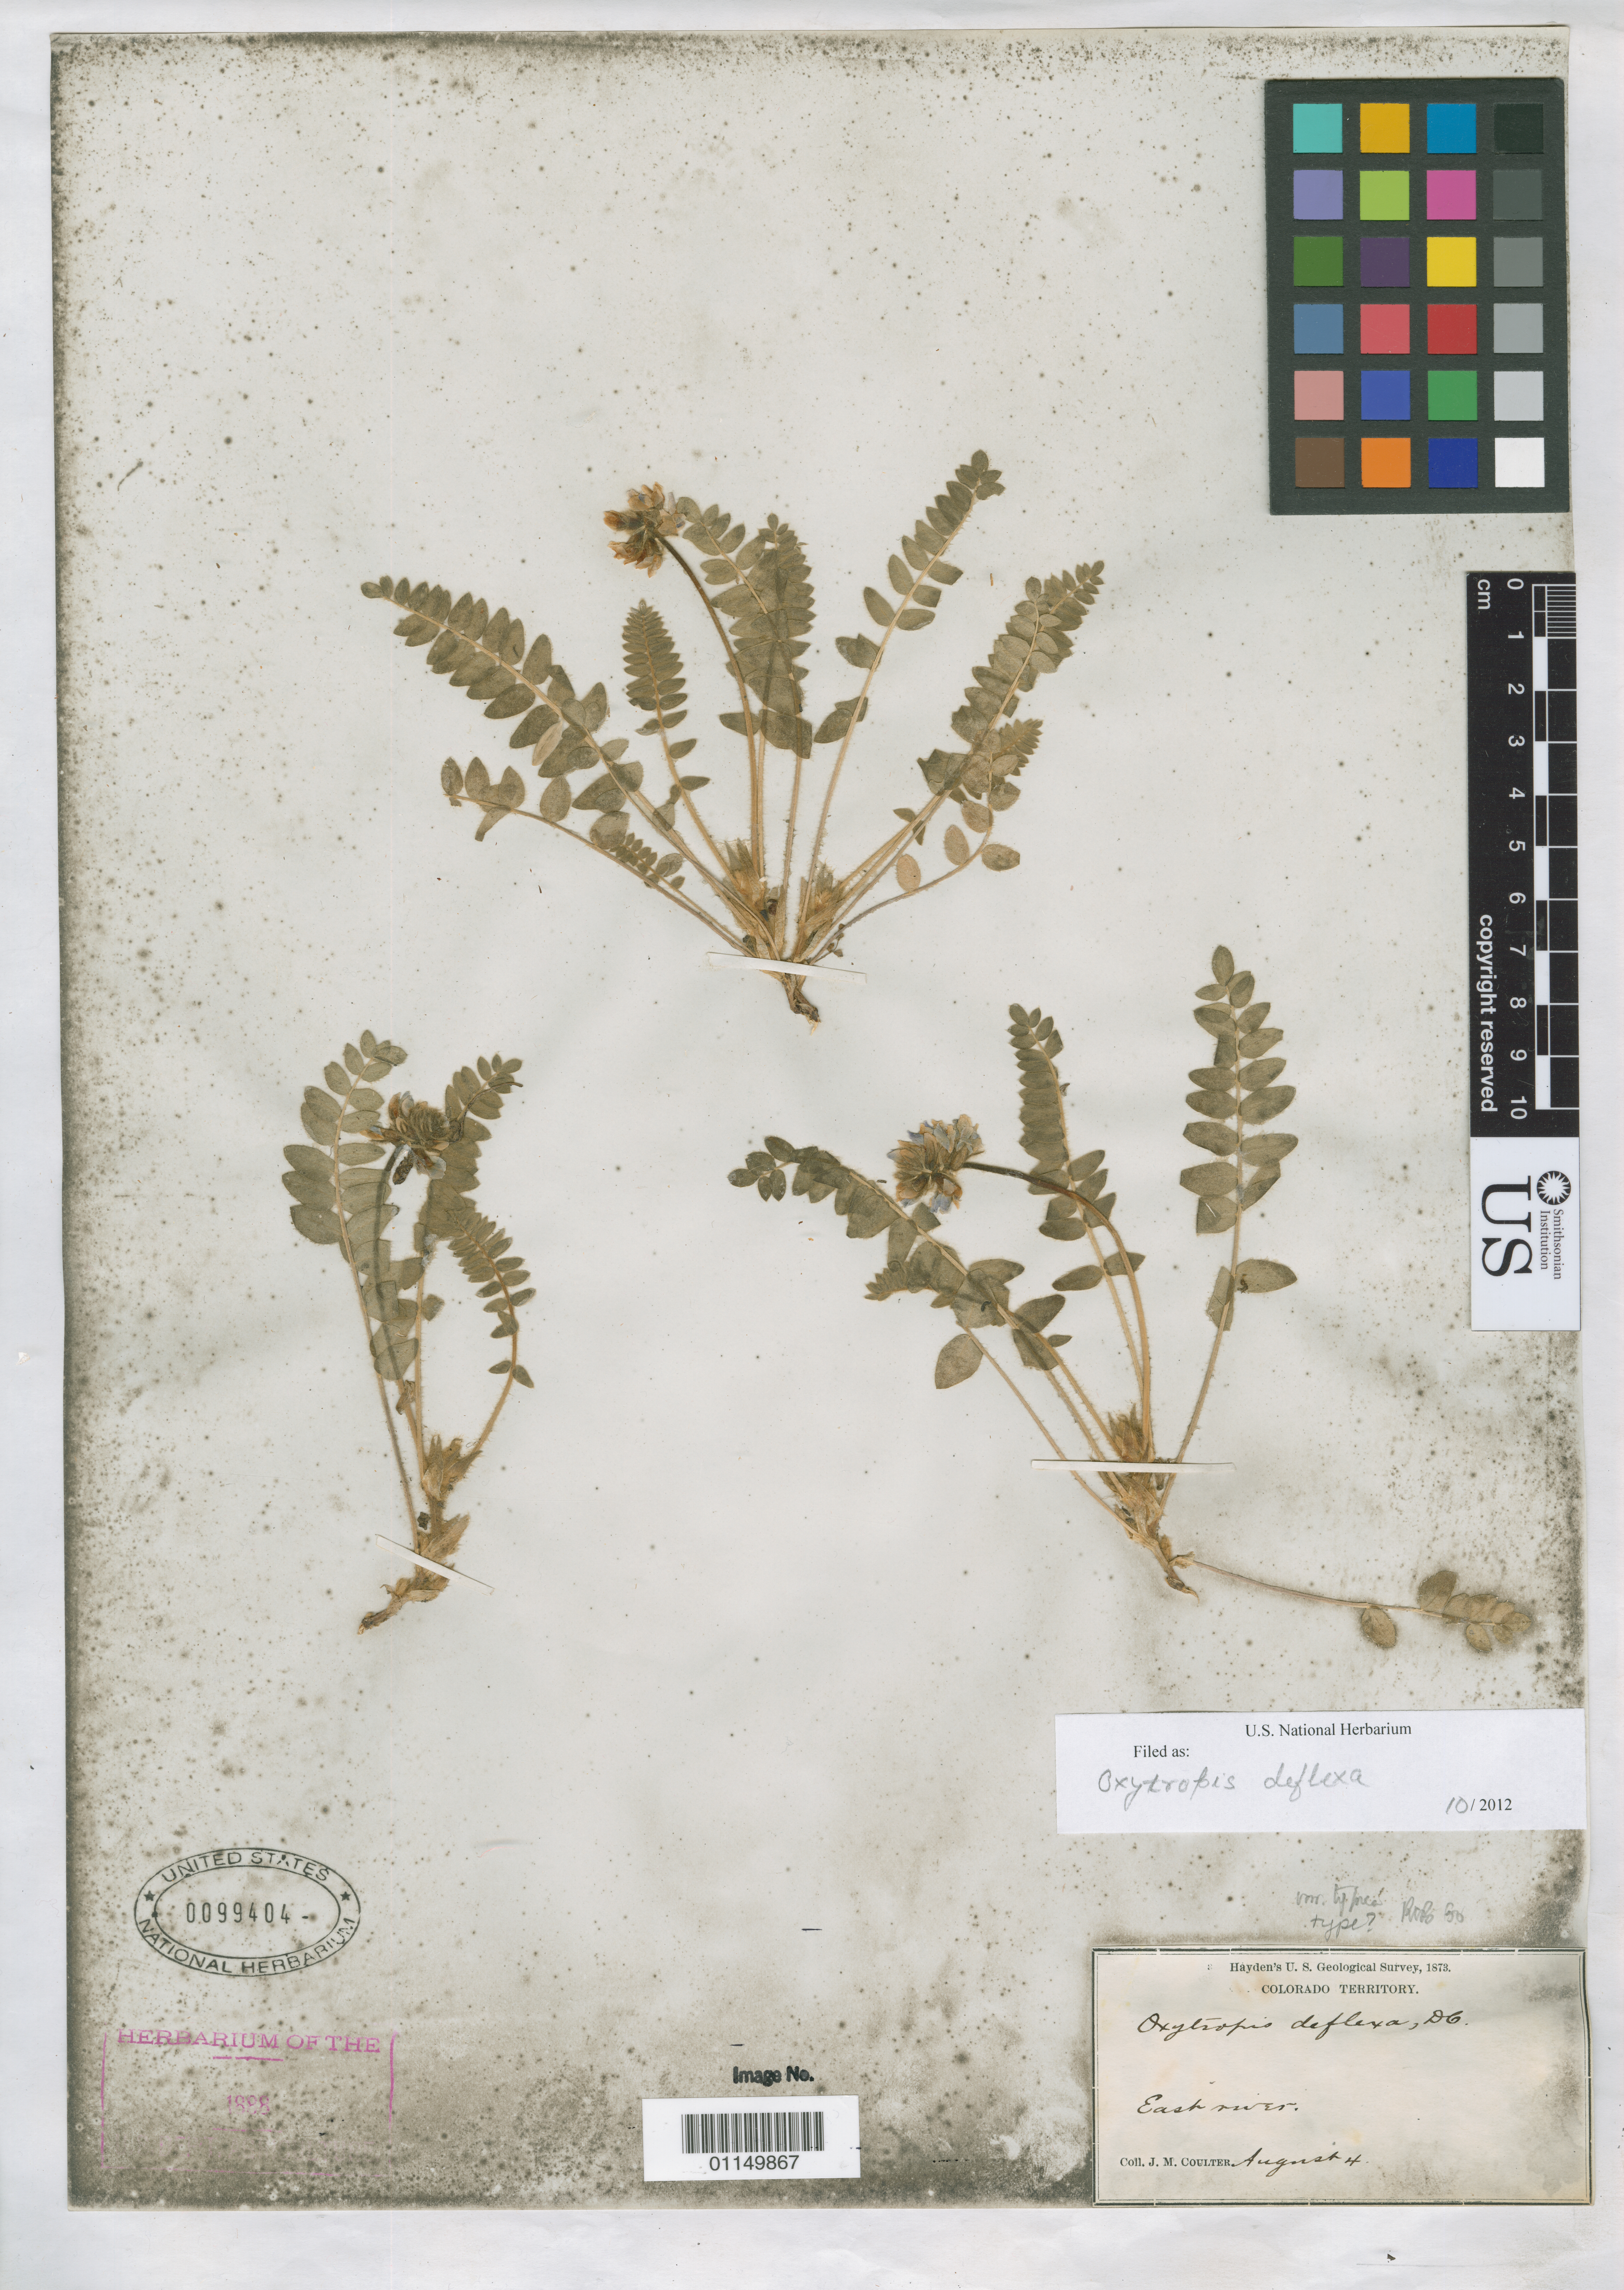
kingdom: Plantae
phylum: Tracheophyta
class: Magnoliopsida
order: Fabales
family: Fabaceae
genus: Oxytropis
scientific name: Oxytropis deflexa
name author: (Pall.) DC.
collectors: J. M. Coulter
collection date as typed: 04 Aug 1873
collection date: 1873-08-04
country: United States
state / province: Colorado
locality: East River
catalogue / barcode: US 99404